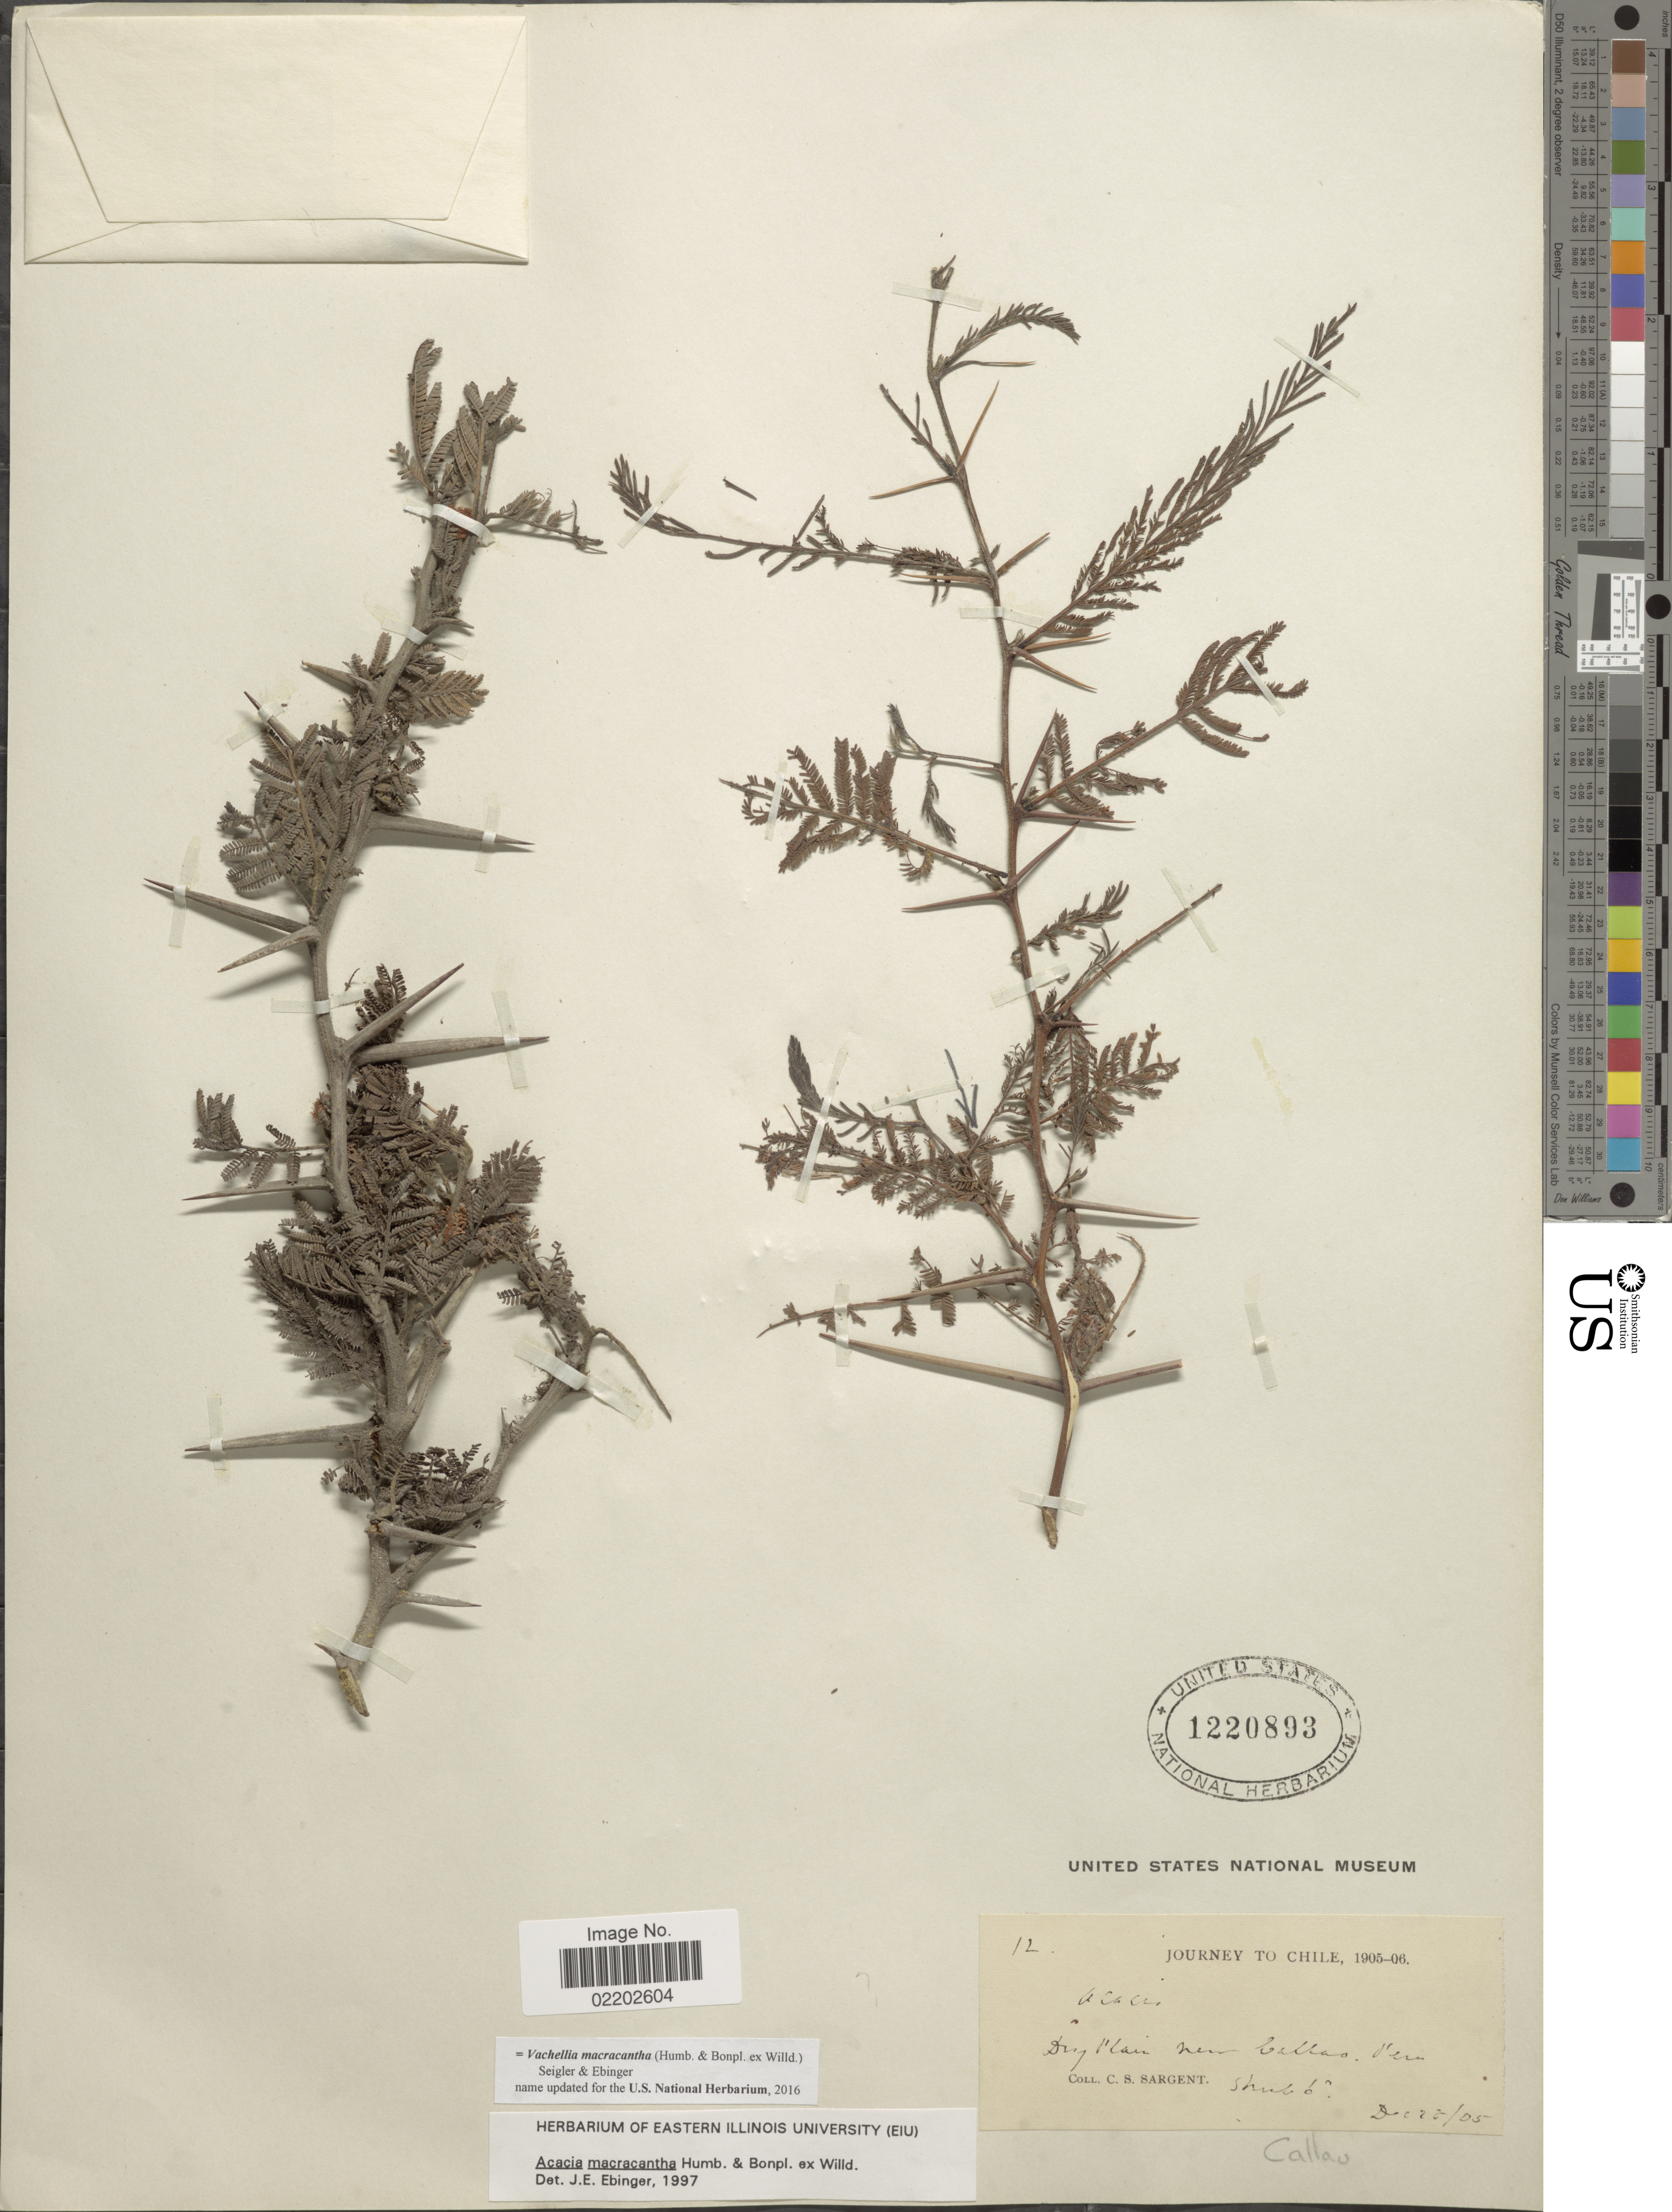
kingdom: Plantae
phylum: Tracheophyta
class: Magnoliopsida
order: Fabales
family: Fabaceae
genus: Vachellia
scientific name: Vachellia macracantha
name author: (Humb. & Bonpl. ex Willd.) Seigler & Ebinger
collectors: C. S. Sargent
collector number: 12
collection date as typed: Transcribed d/m/y: 28/12/05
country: Peru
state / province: Callao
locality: Near Callao, Peru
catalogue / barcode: US 1220893